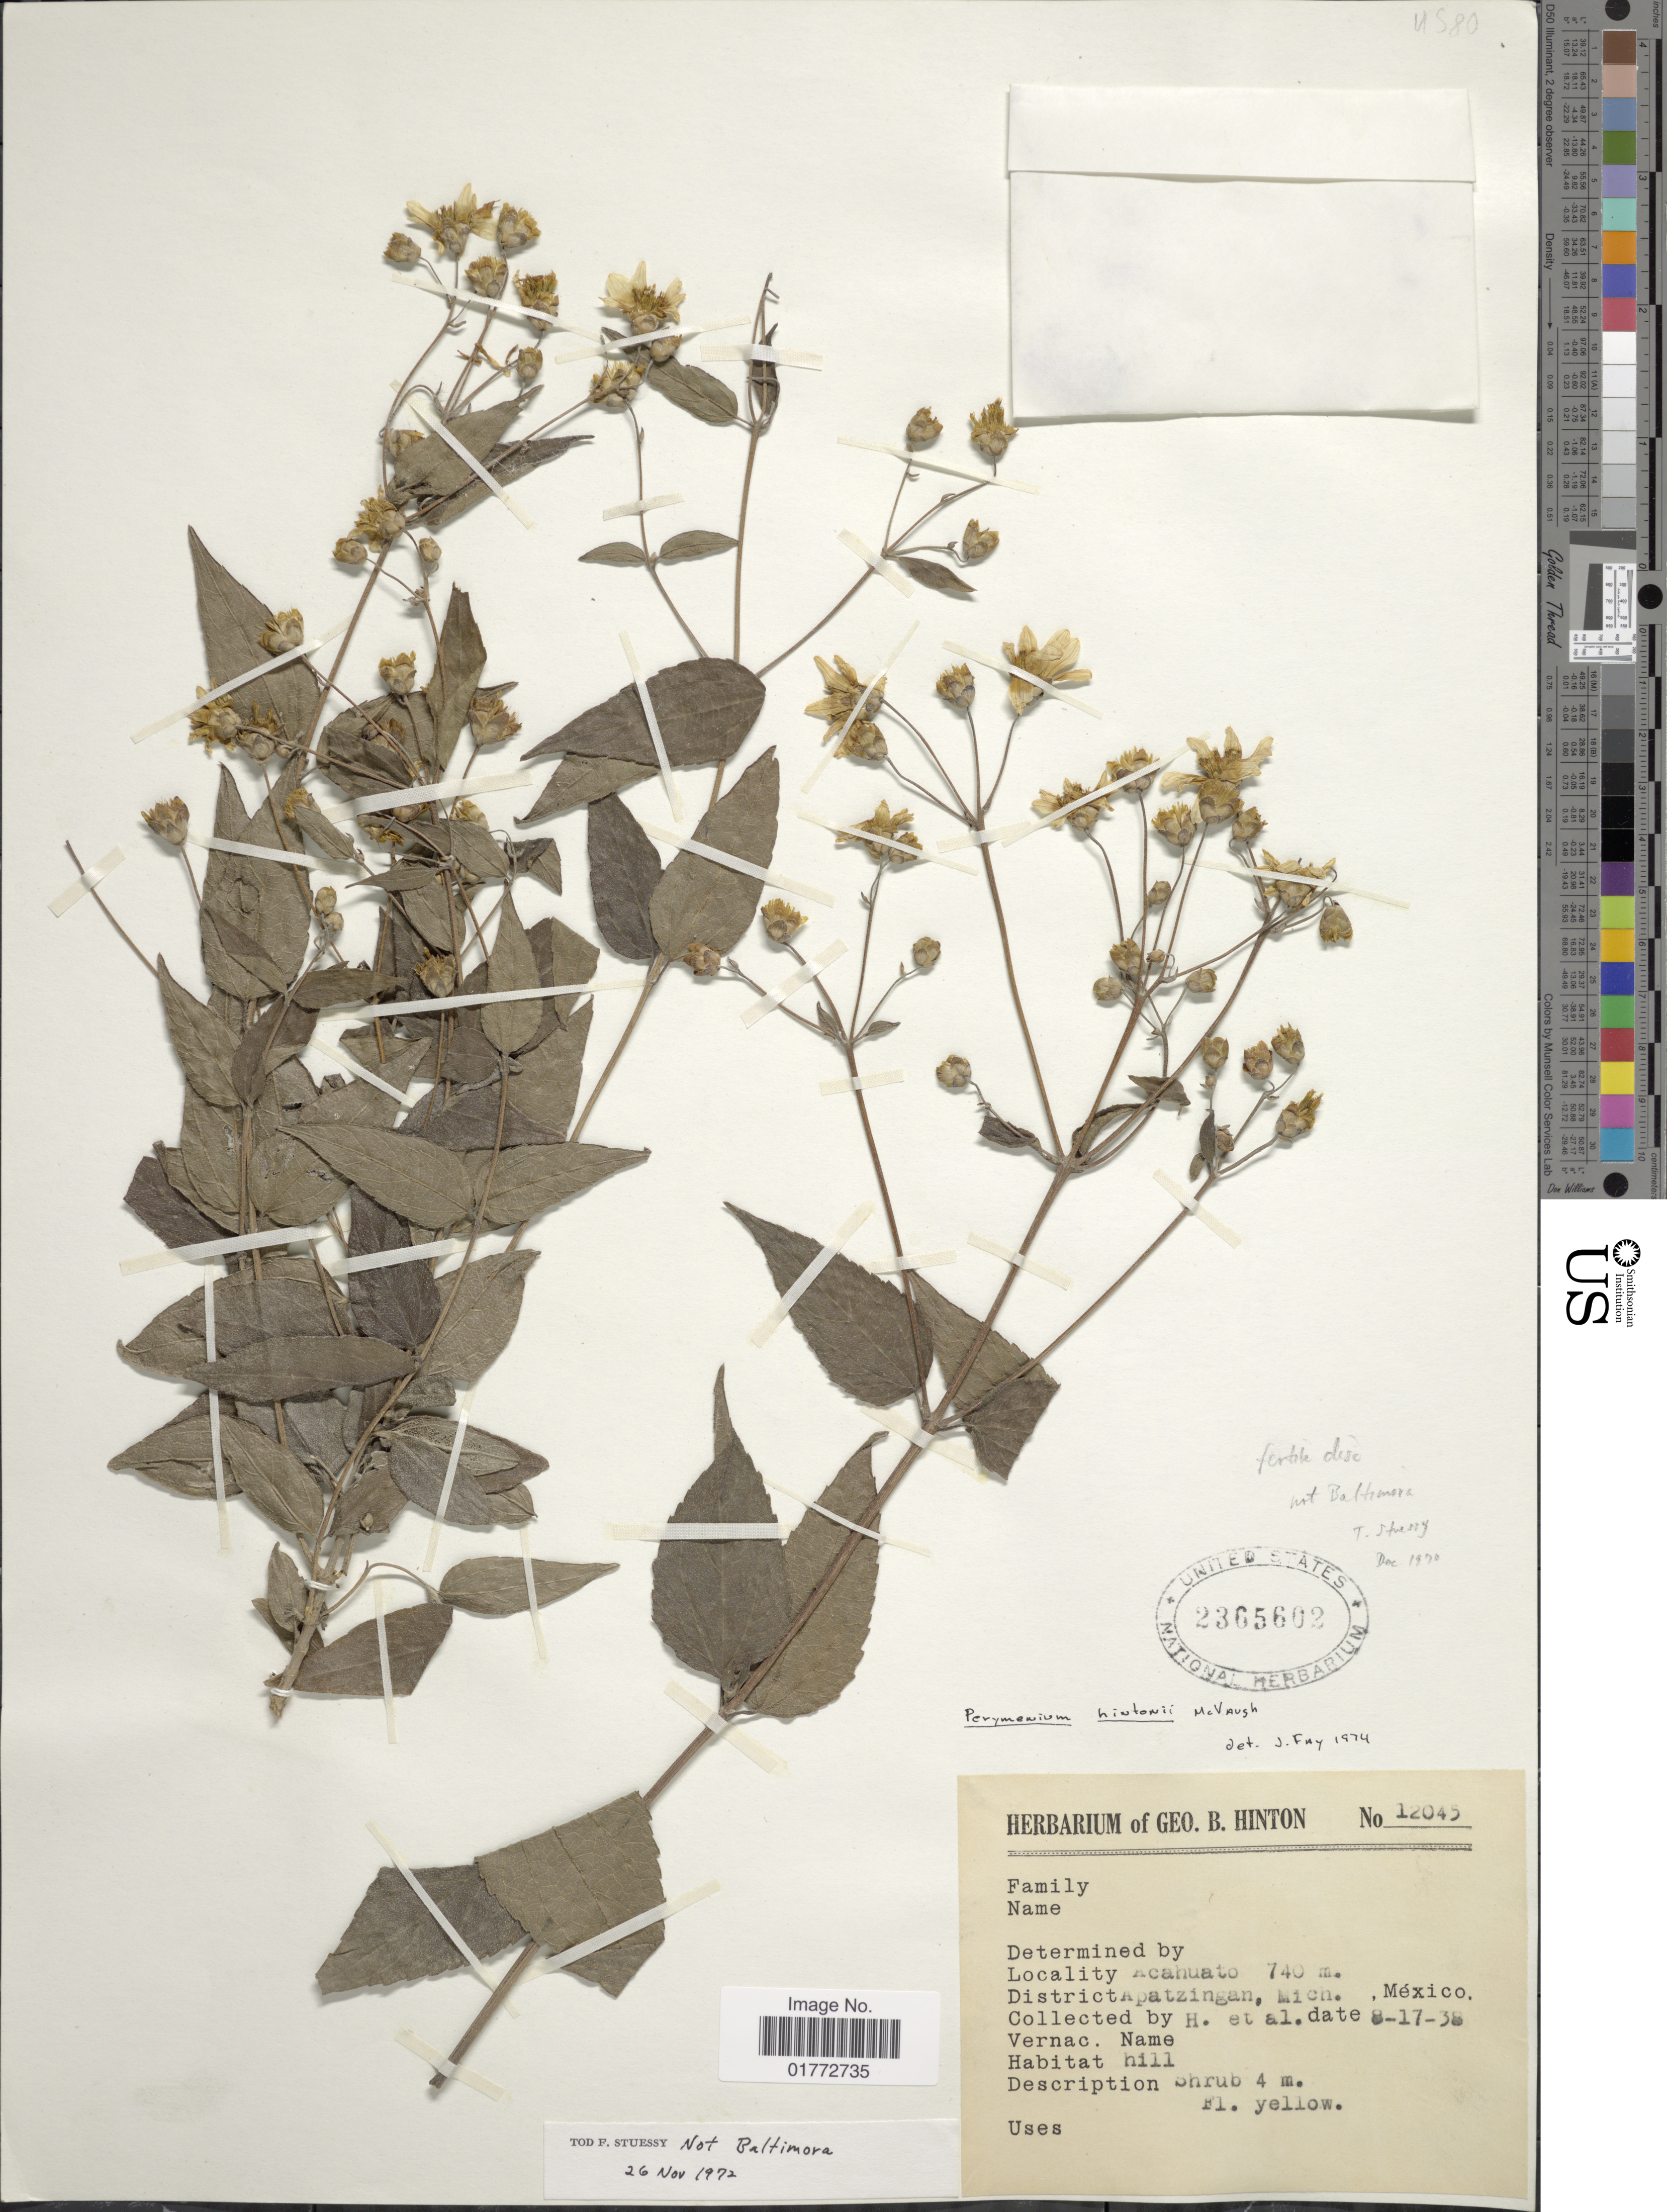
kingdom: Plantae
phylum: Tracheophyta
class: Magnoliopsida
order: Asterales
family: Asteraceae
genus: Perymenium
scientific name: Perymenium hintonii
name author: McVaugh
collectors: G. B. Hinton & et al.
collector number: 12045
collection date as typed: Transcribed d/m/y: 17/8/38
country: Mexico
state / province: Michoacán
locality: Acahuato, District Apatzingan, Mich.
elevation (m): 740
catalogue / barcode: US 2365602